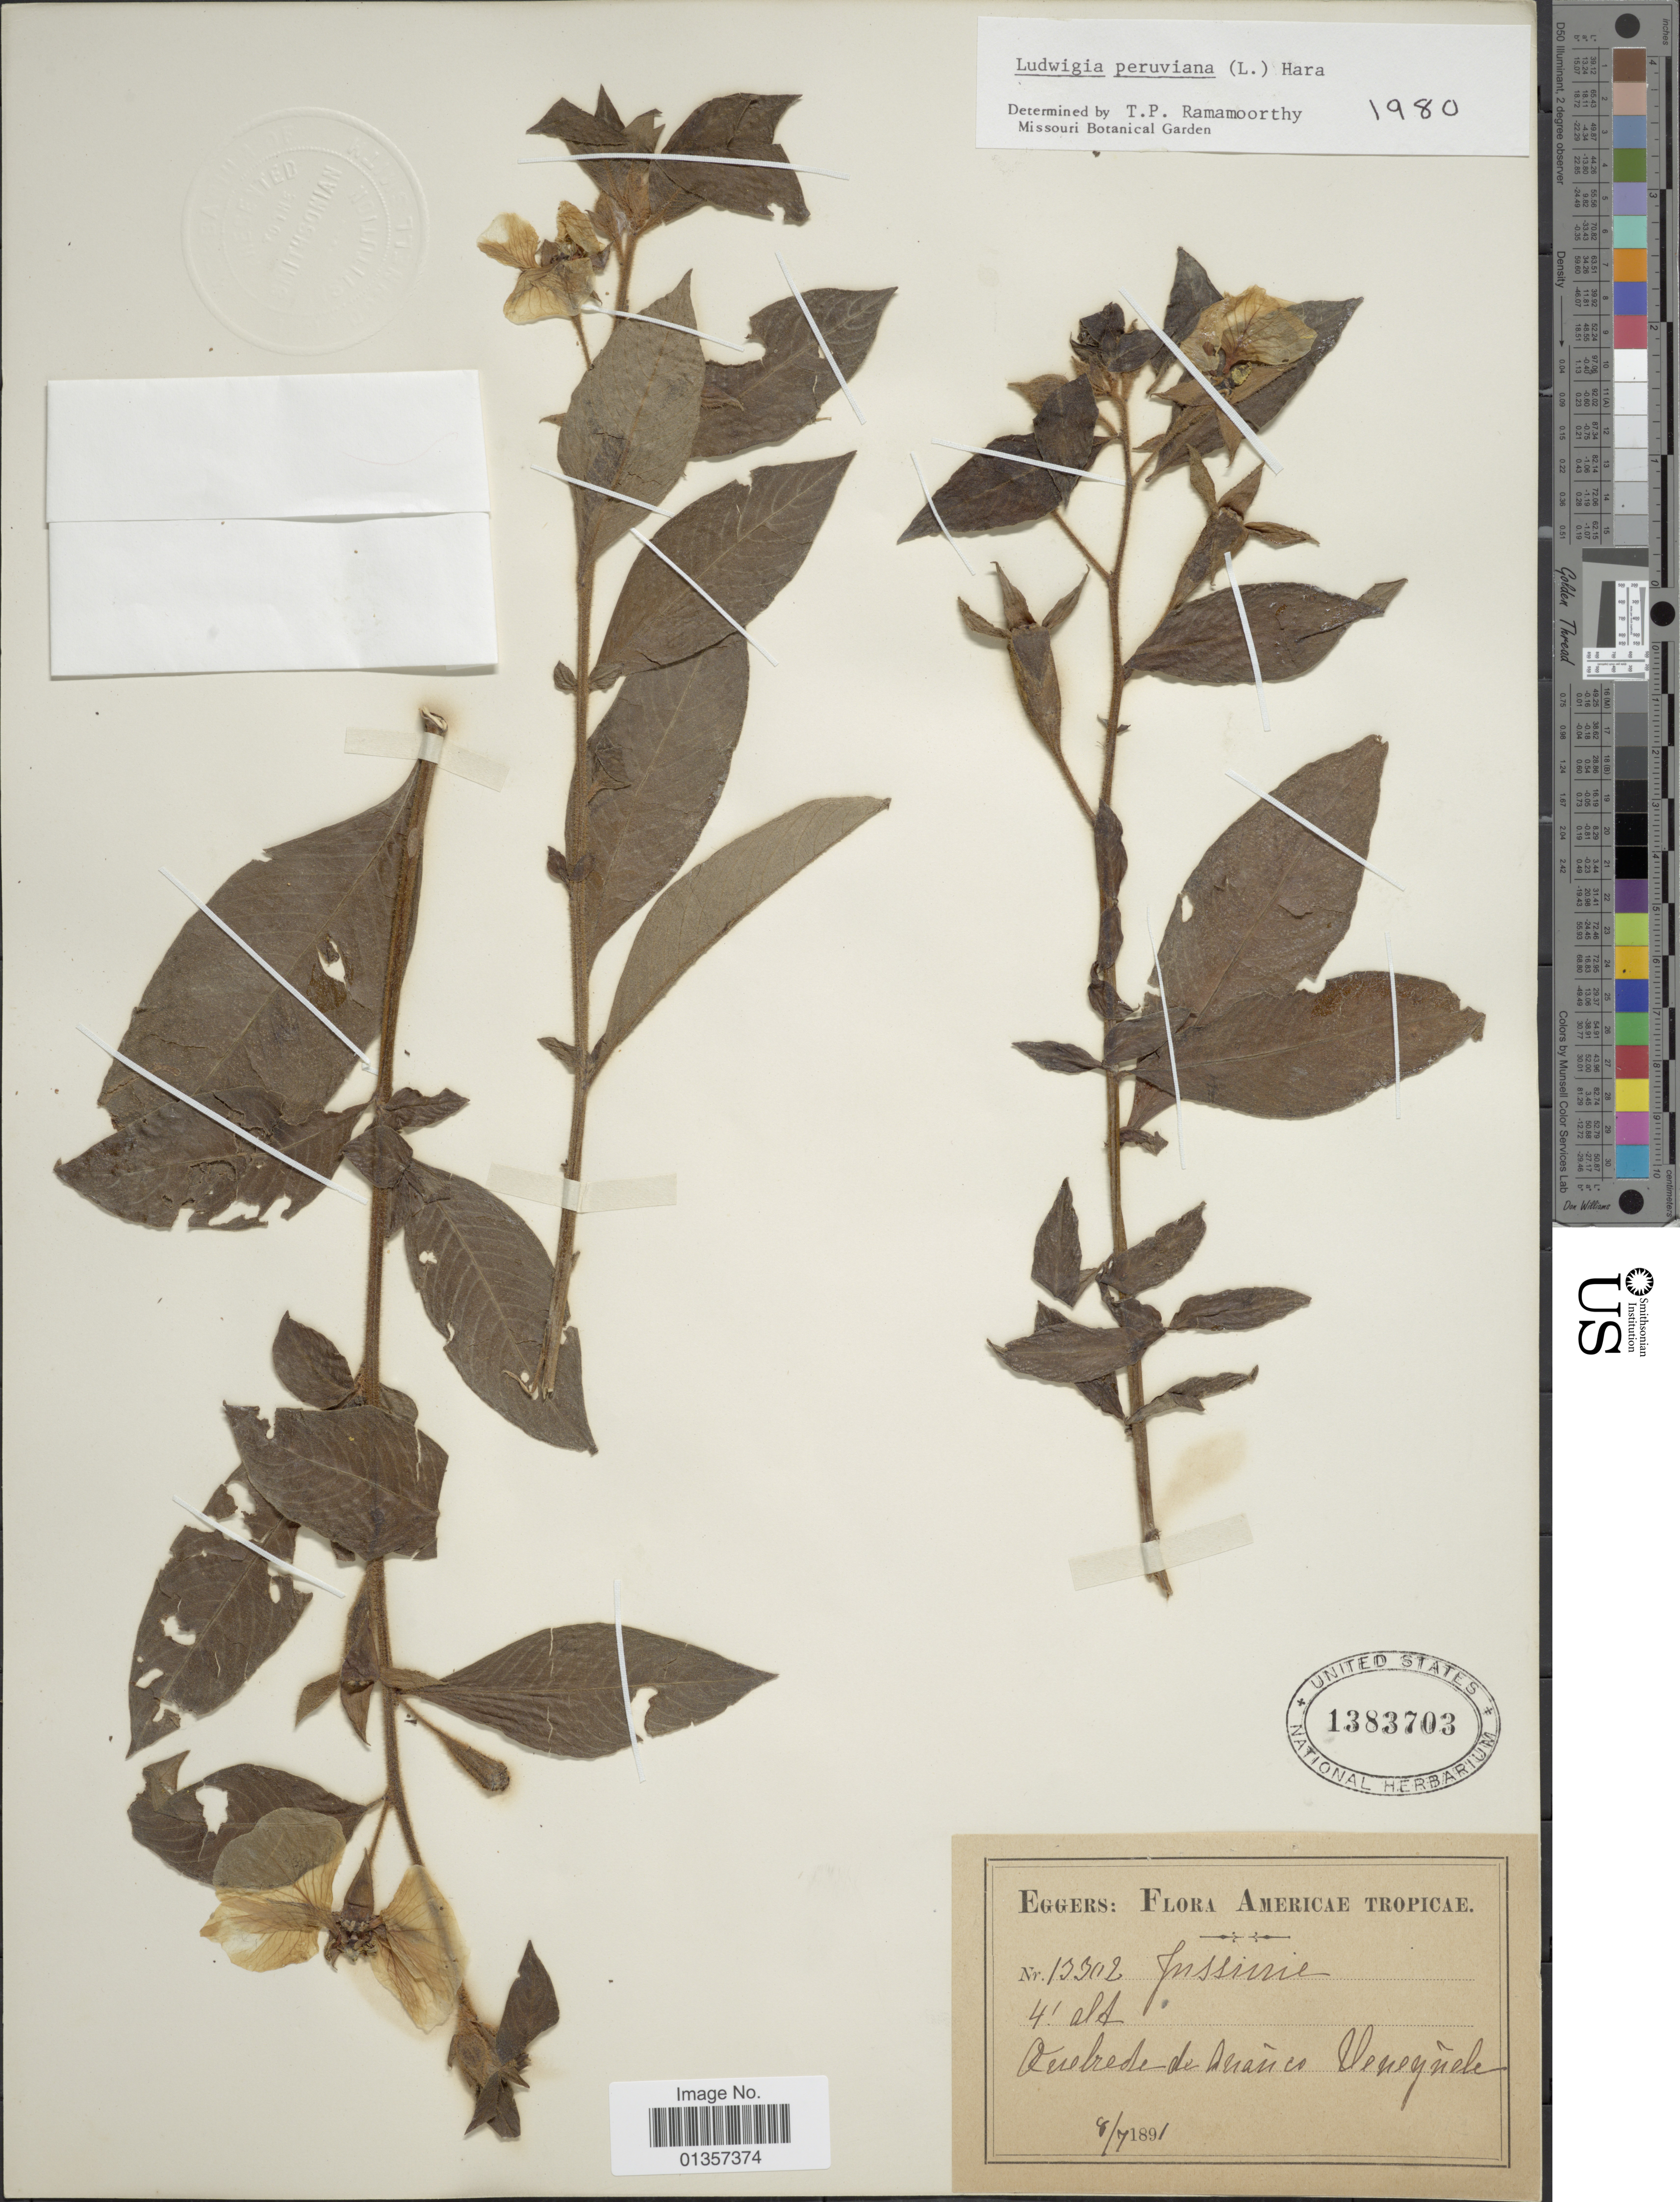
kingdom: Plantae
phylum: Tracheophyta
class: Magnoliopsida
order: Myrtales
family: Onagraceae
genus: Ludwigia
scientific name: Ludwigia peruviana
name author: (L.) H. Hara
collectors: -. Eggers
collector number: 13302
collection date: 1891-07-08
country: Venezuela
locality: Quebrada de Anauco, Venezuela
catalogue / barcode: US 1383703